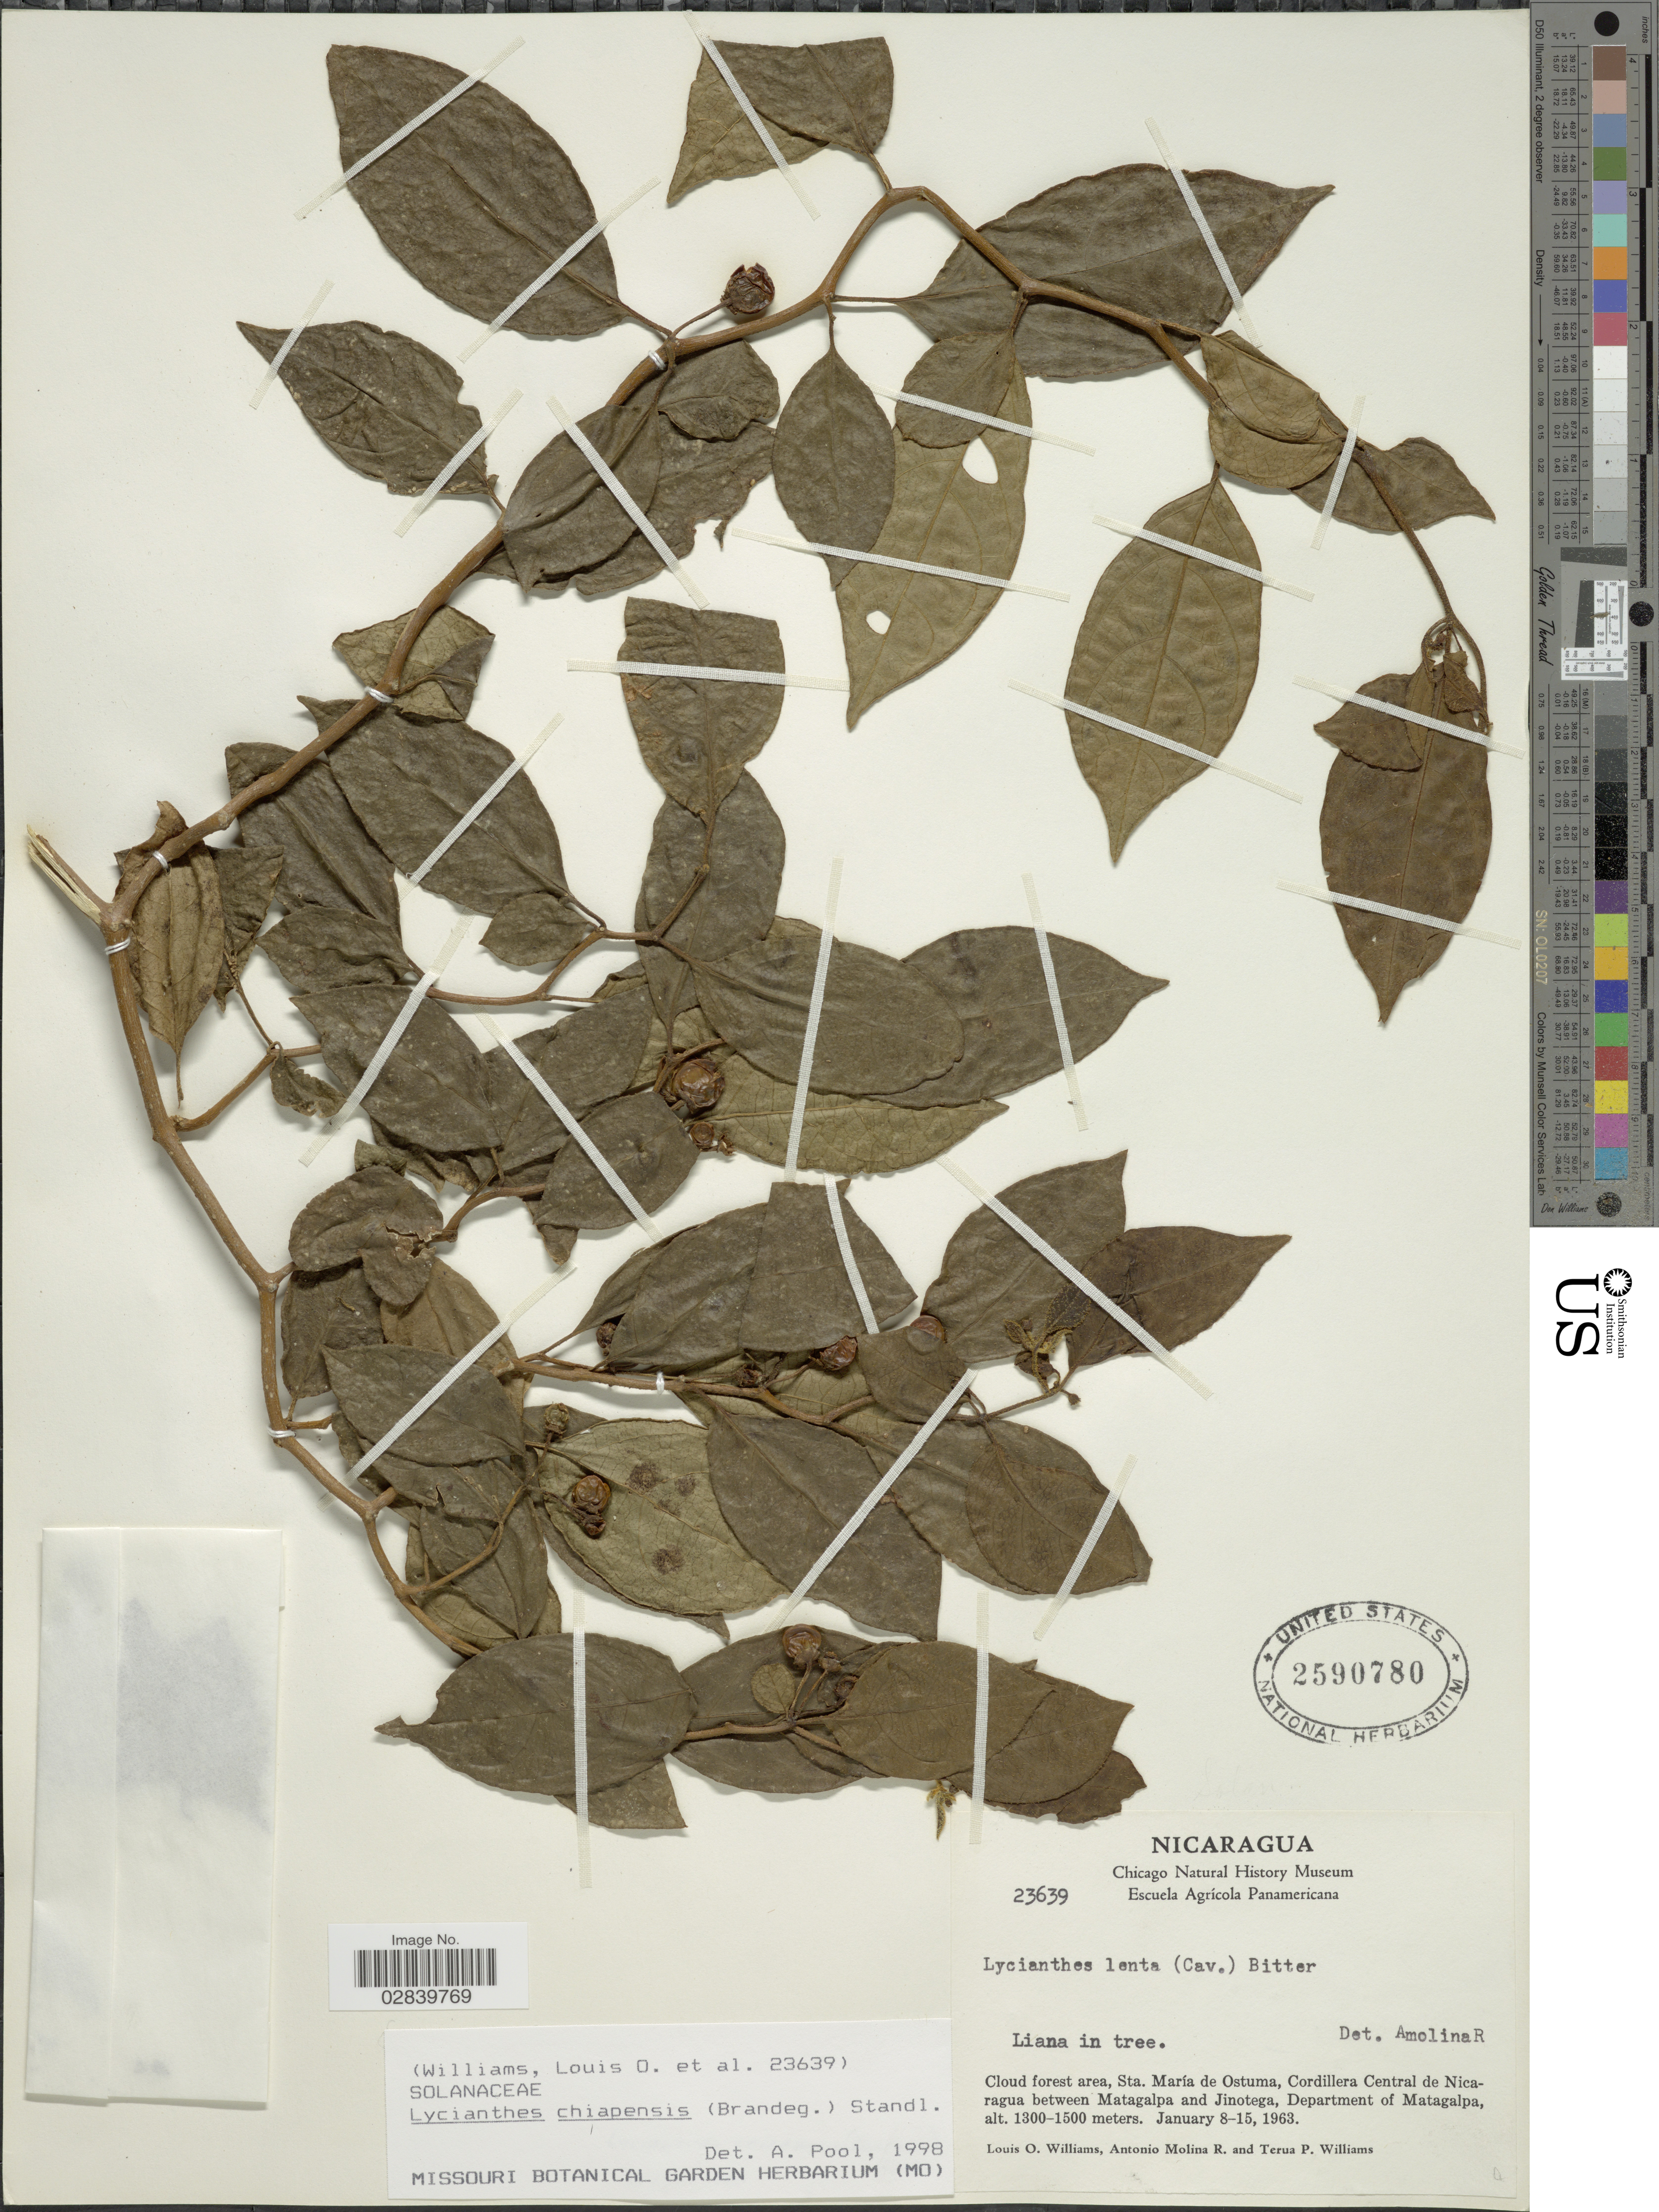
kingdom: Plantae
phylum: Tracheophyta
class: Magnoliopsida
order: Solanales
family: Solanaceae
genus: Lycianthes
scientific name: Lycianthes chiapensis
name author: (Brandegee) Standl.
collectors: L. O. Williams, A. Molina R. & T. Williams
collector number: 23639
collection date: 1963-01-08/1963-01-15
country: Nicaragua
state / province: Matagalpa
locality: Cloud forest area, Sta. María de Ostuma, Cordillera Central de Nicaragua between Matagalpa and Jinotega, Department of Matagalpa.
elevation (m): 1300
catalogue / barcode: US 2590780